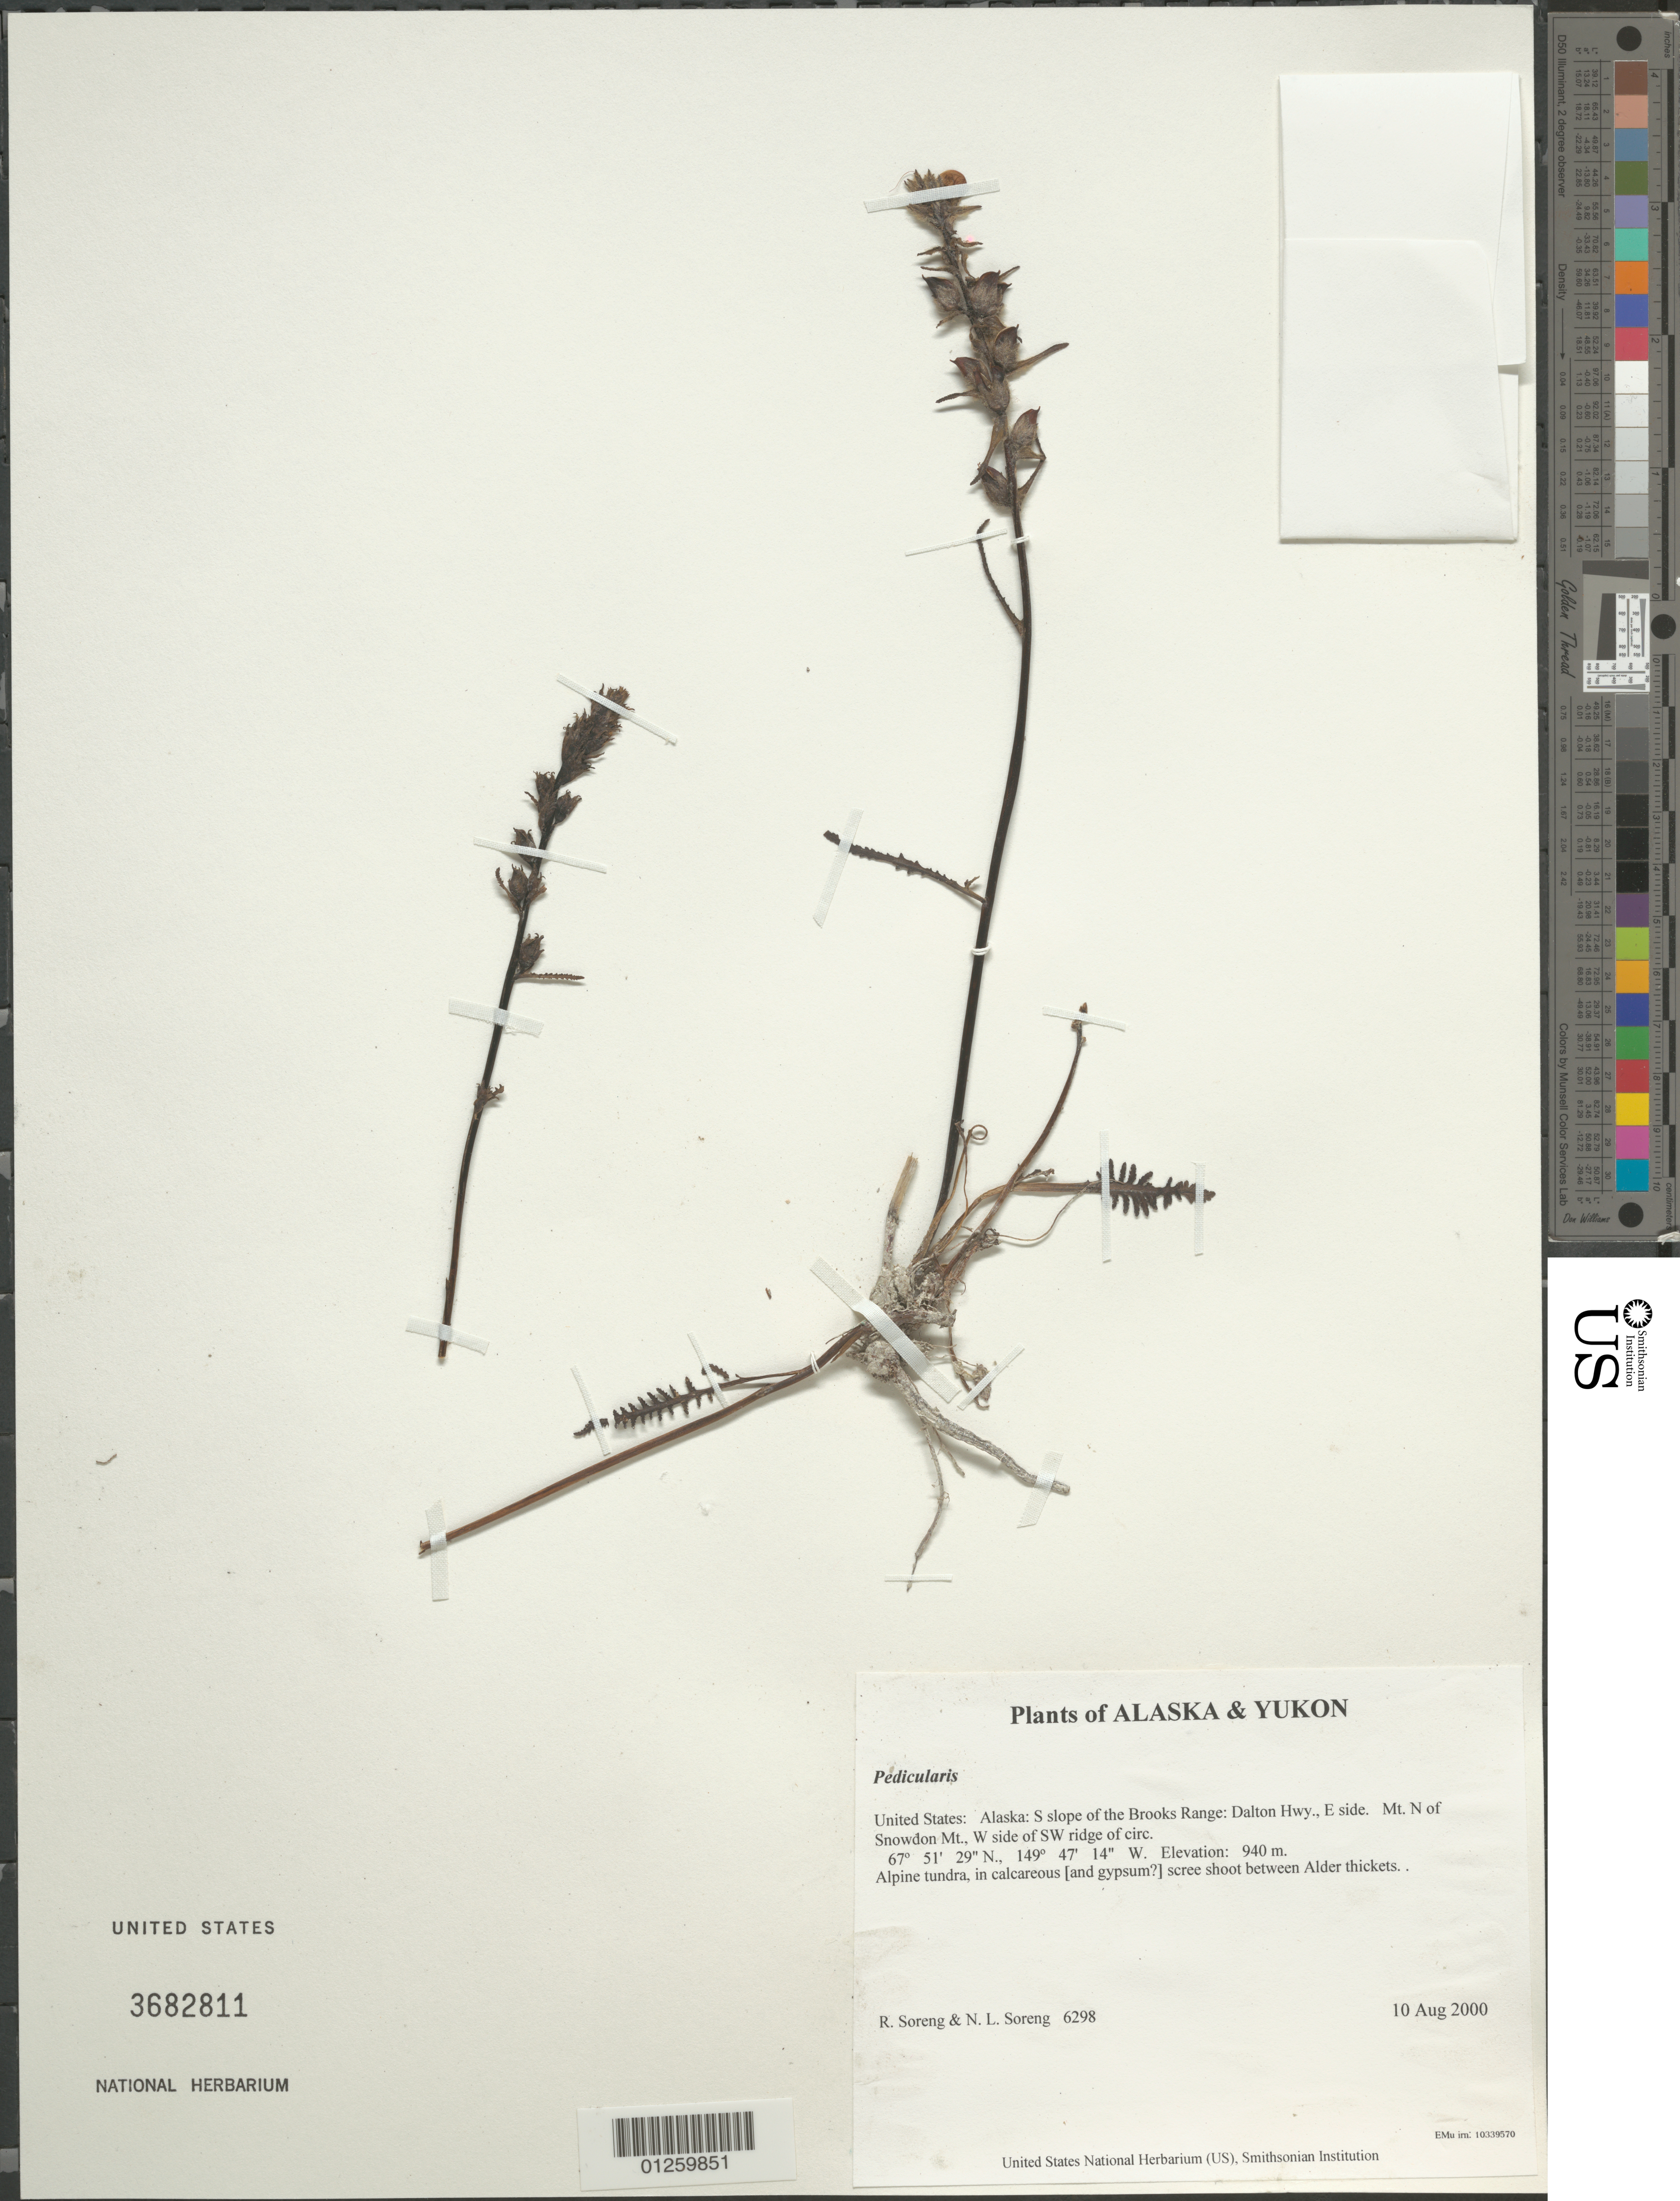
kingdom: Plantae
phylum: Tracheophyta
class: Magnoliopsida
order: Lamiales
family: Orobanchaceae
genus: Pedicularis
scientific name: Pedicularis sp.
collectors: R. J. Soreng & N. L. Soreng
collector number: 6298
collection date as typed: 10 Aug 2000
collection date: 2000-08-10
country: United States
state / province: Alaska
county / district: S slope of the Brooks Range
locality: Dalton Hwy., E side. Mt. N of Snowdon Mt., W side of SW ridge of circ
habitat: Alpine tundra, in calcareous [and gypsum?] scree shoot between Alder thickets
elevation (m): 940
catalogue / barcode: US 3682811